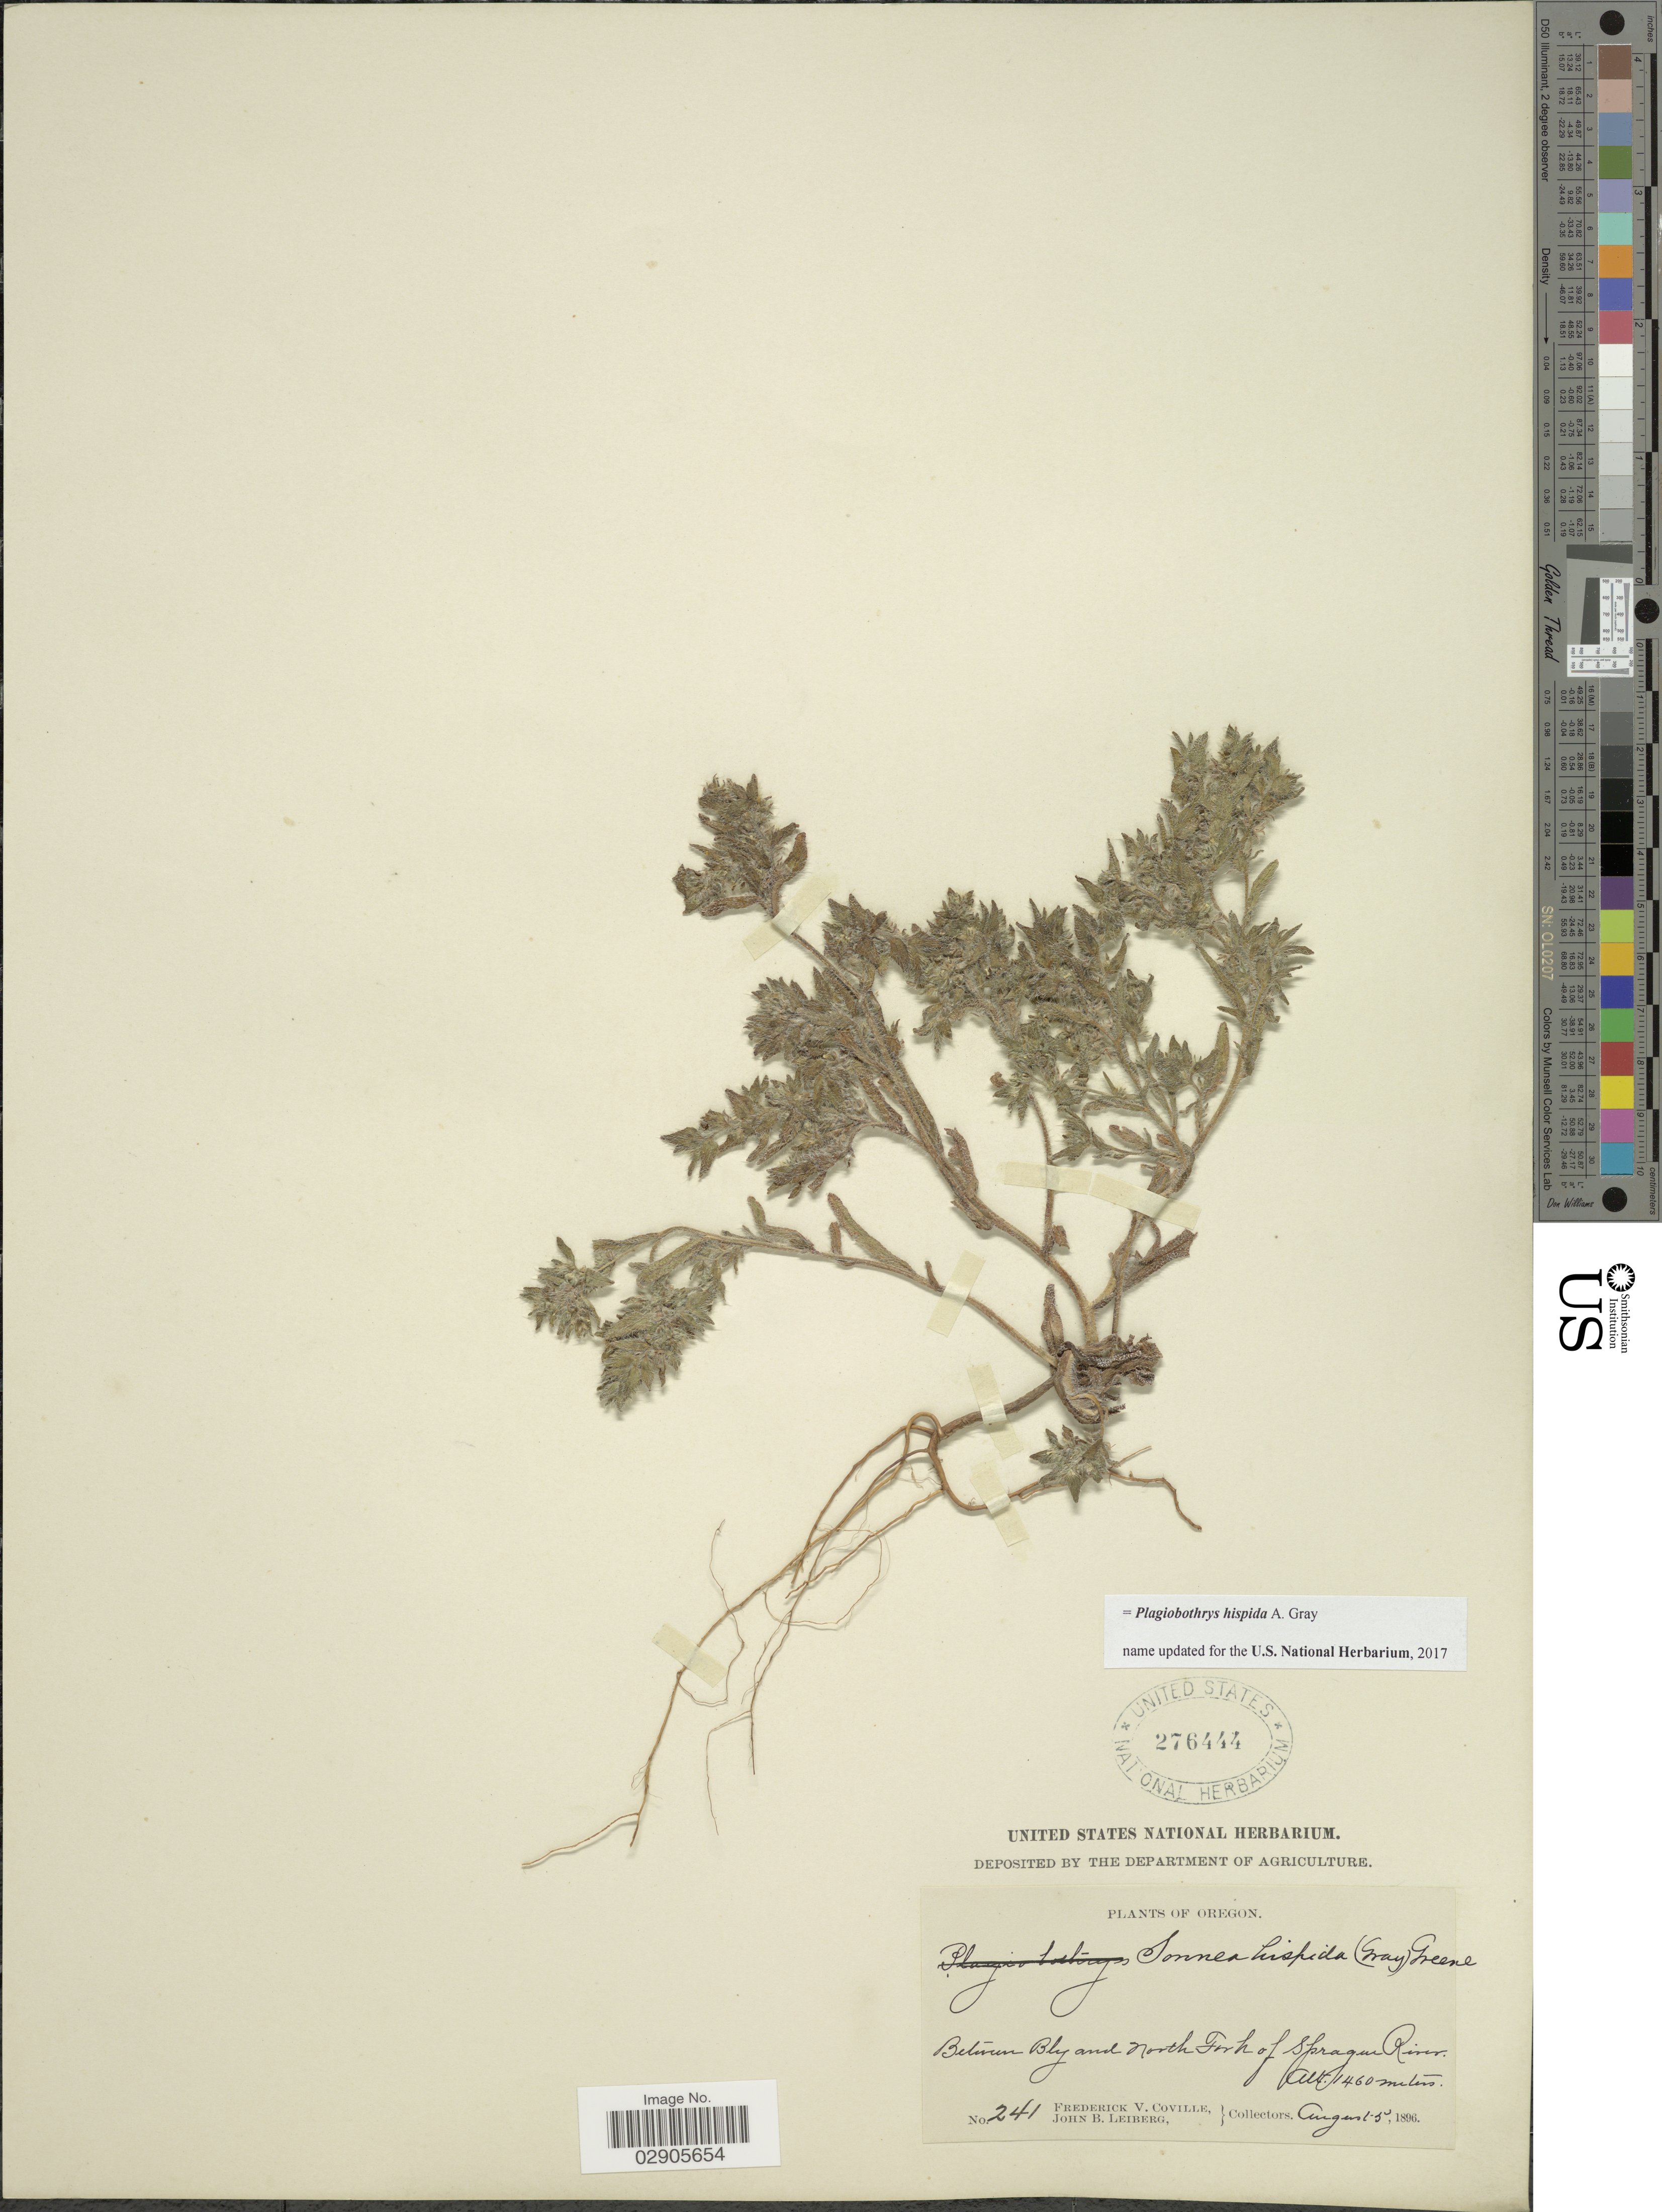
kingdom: Plantae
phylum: Tracheophyta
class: Magnoliopsida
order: Boraginales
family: Boraginaceae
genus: Plagiobothrys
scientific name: Plagiobothrys hispida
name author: A. Gray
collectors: F. V. Coville & J. B. Leiberg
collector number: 241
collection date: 1896-08-05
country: United States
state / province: Oregon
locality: Between Bly and North Fork of Sprague River.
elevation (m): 1460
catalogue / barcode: US 276444